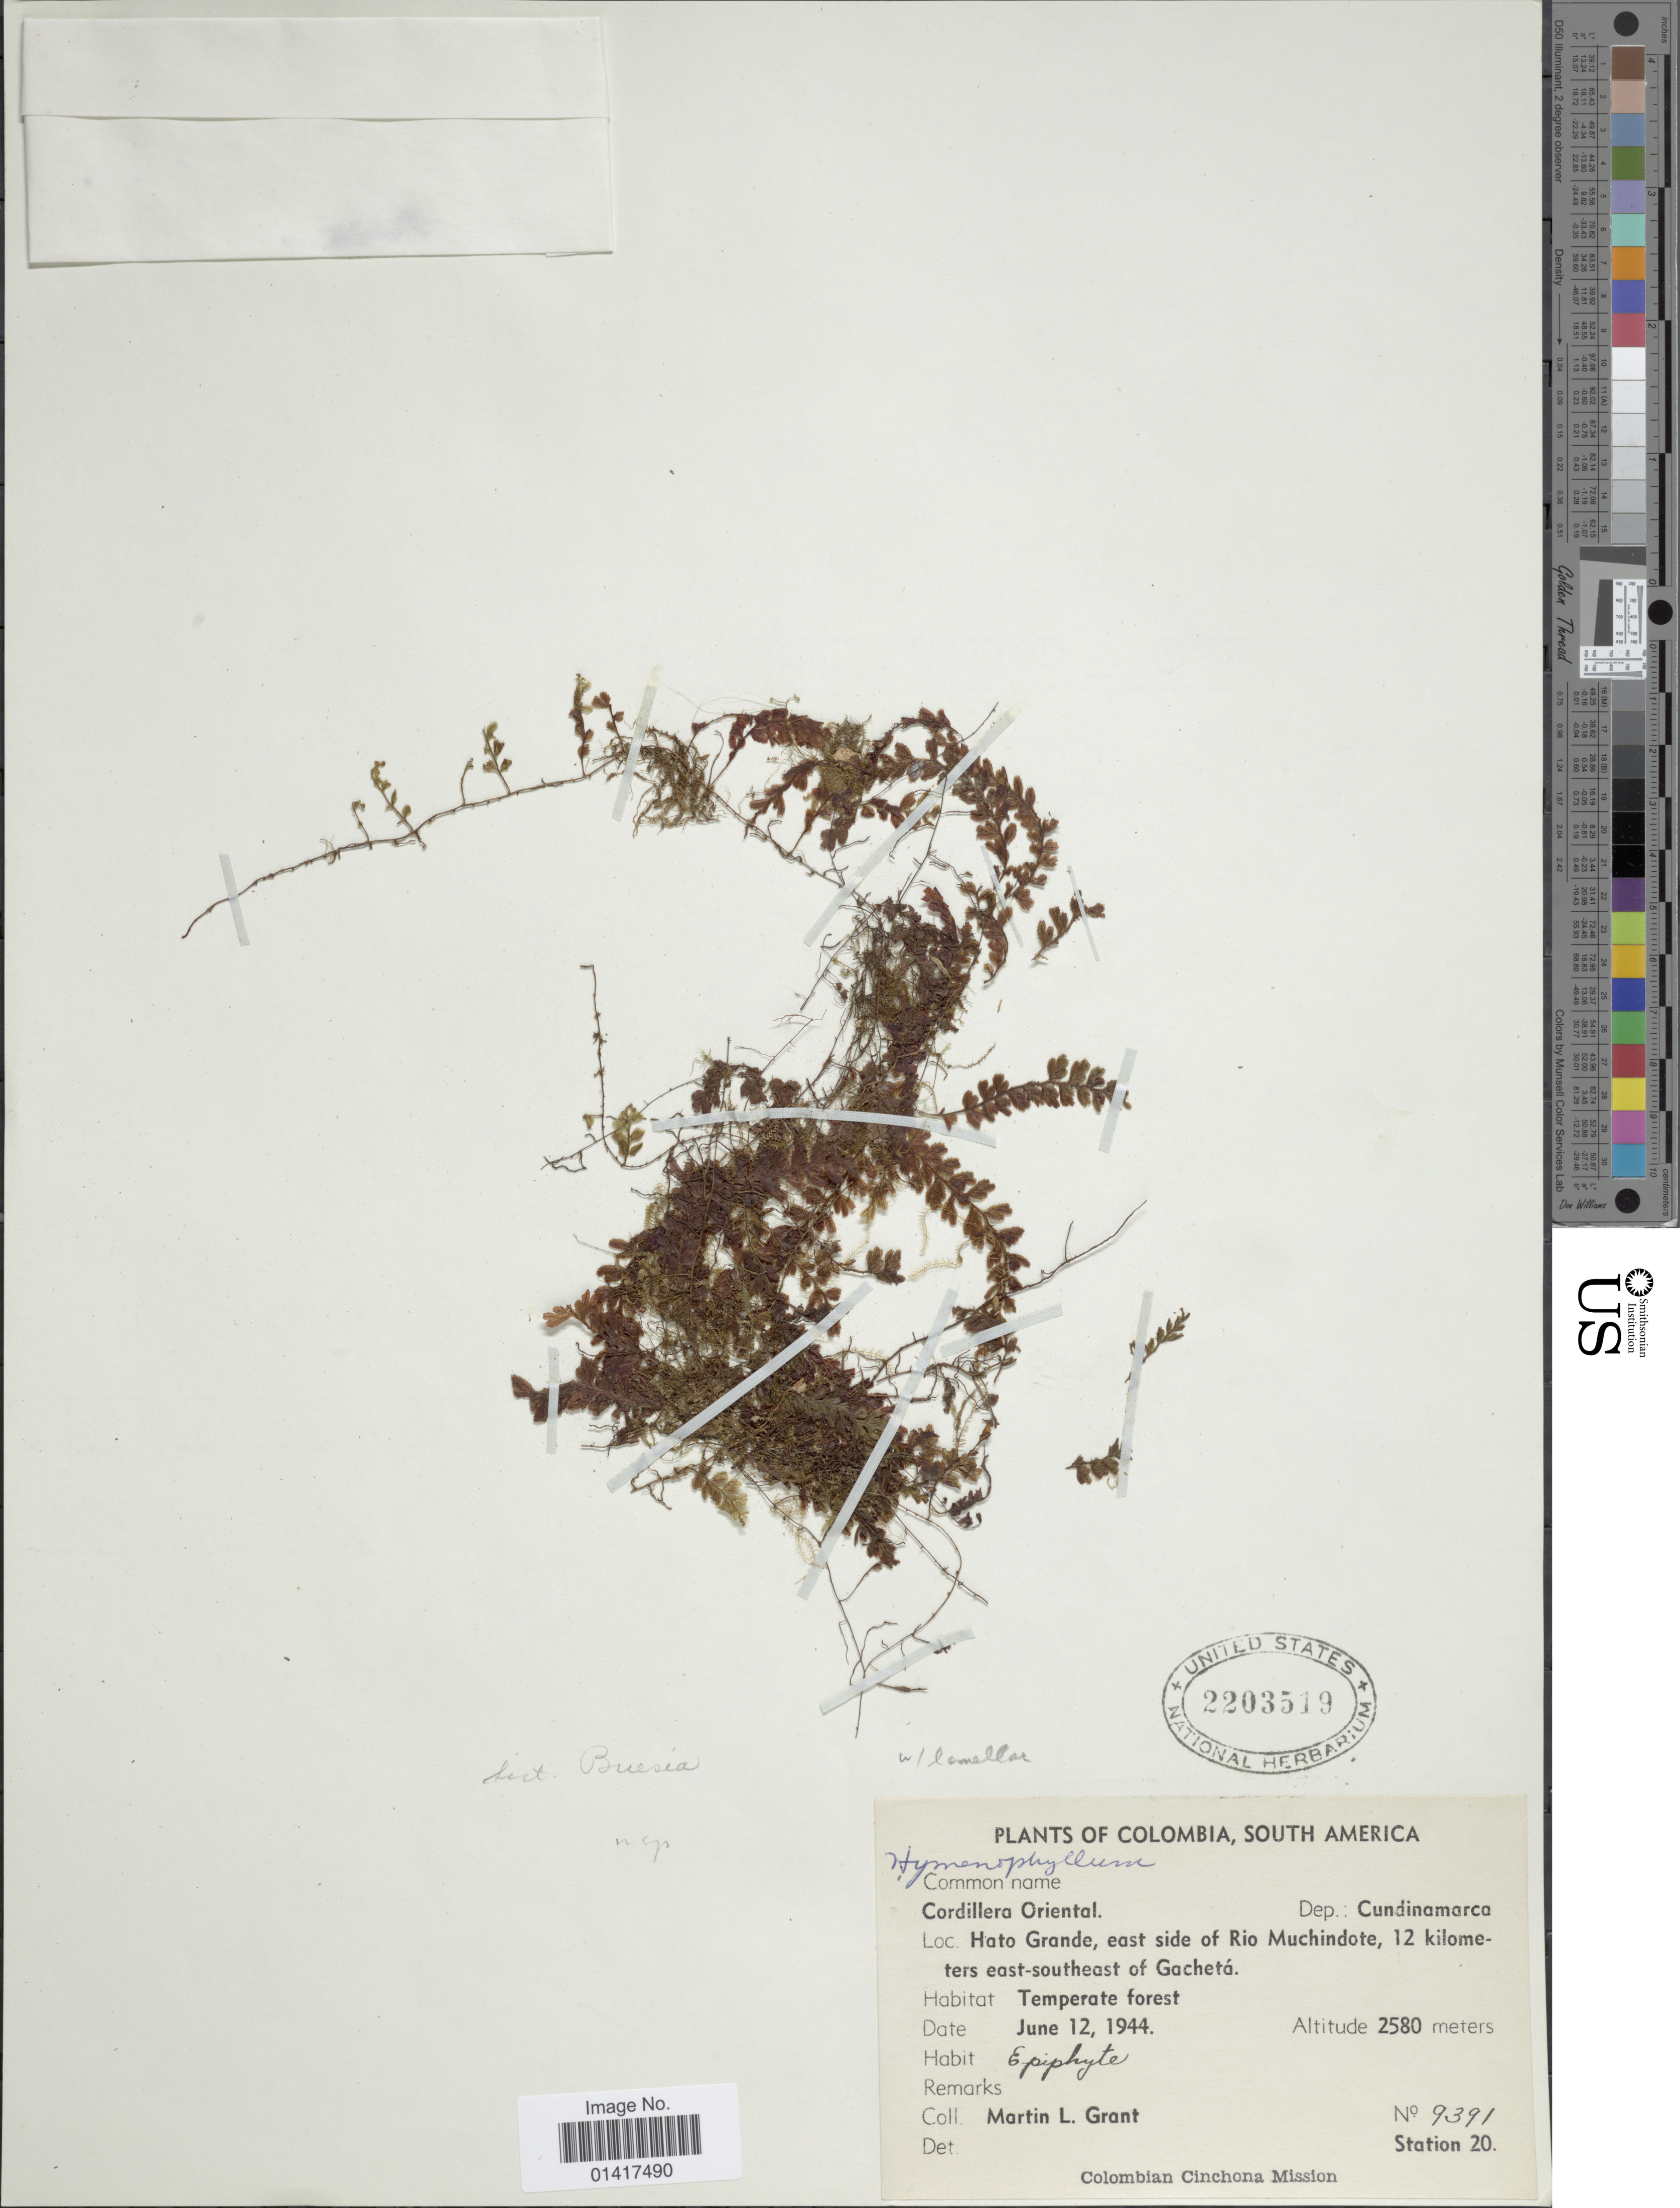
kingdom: Plantae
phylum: Tracheophyta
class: Polypodiopsida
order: Hymenophyllales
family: Hymenophyllaceae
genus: Hymenophyllum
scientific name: Hymenophyllum sp.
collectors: M. L. Grant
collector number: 9391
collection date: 1944-06-12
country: Colombia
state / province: Cundinamarca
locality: Cordillera Oriental. Hato Grande, east of side of Rio Muchindote, 12 kilometers east-southeast of Gacheta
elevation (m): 2580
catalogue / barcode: US 2203519